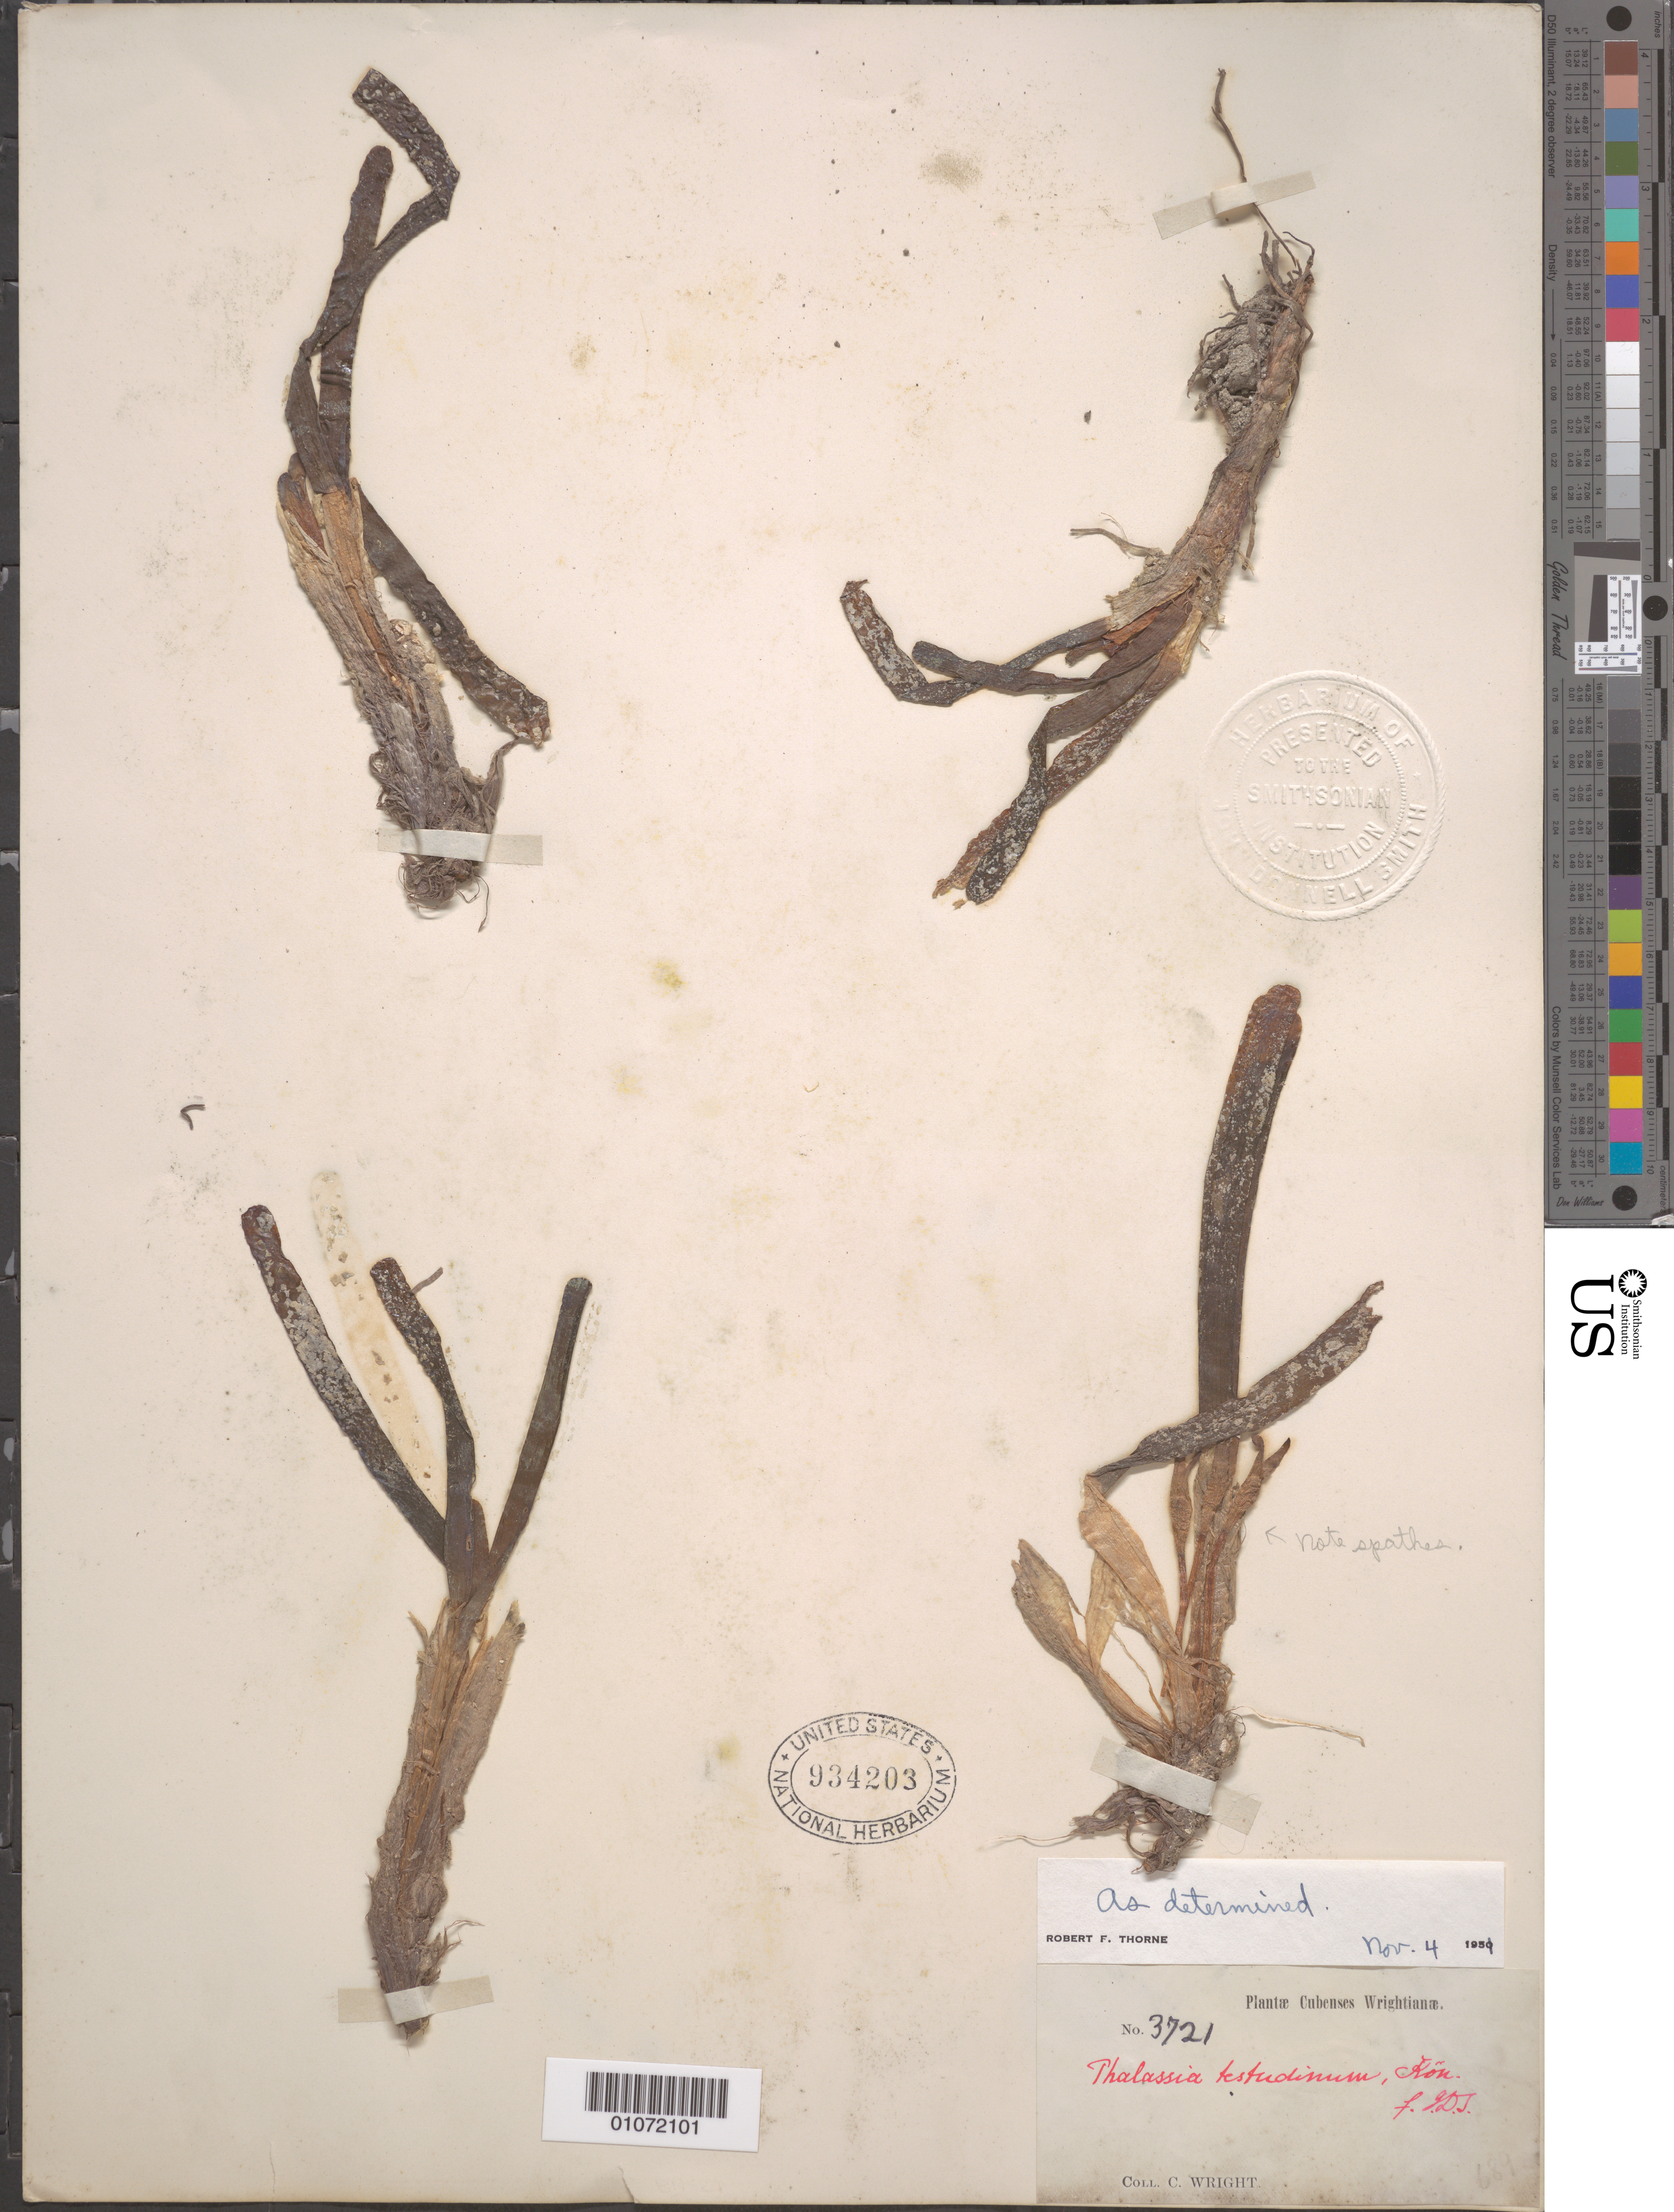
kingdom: Plantae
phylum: Tracheophyta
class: Liliopsida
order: Alismatales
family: Hydrocharitaceae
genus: Thalassia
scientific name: Thalassia testudinum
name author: Banks & Sol. ex K.D. Koenig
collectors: C. Wright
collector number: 3721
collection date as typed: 1800 to 1899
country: Cuba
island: Cuba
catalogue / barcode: US 934203